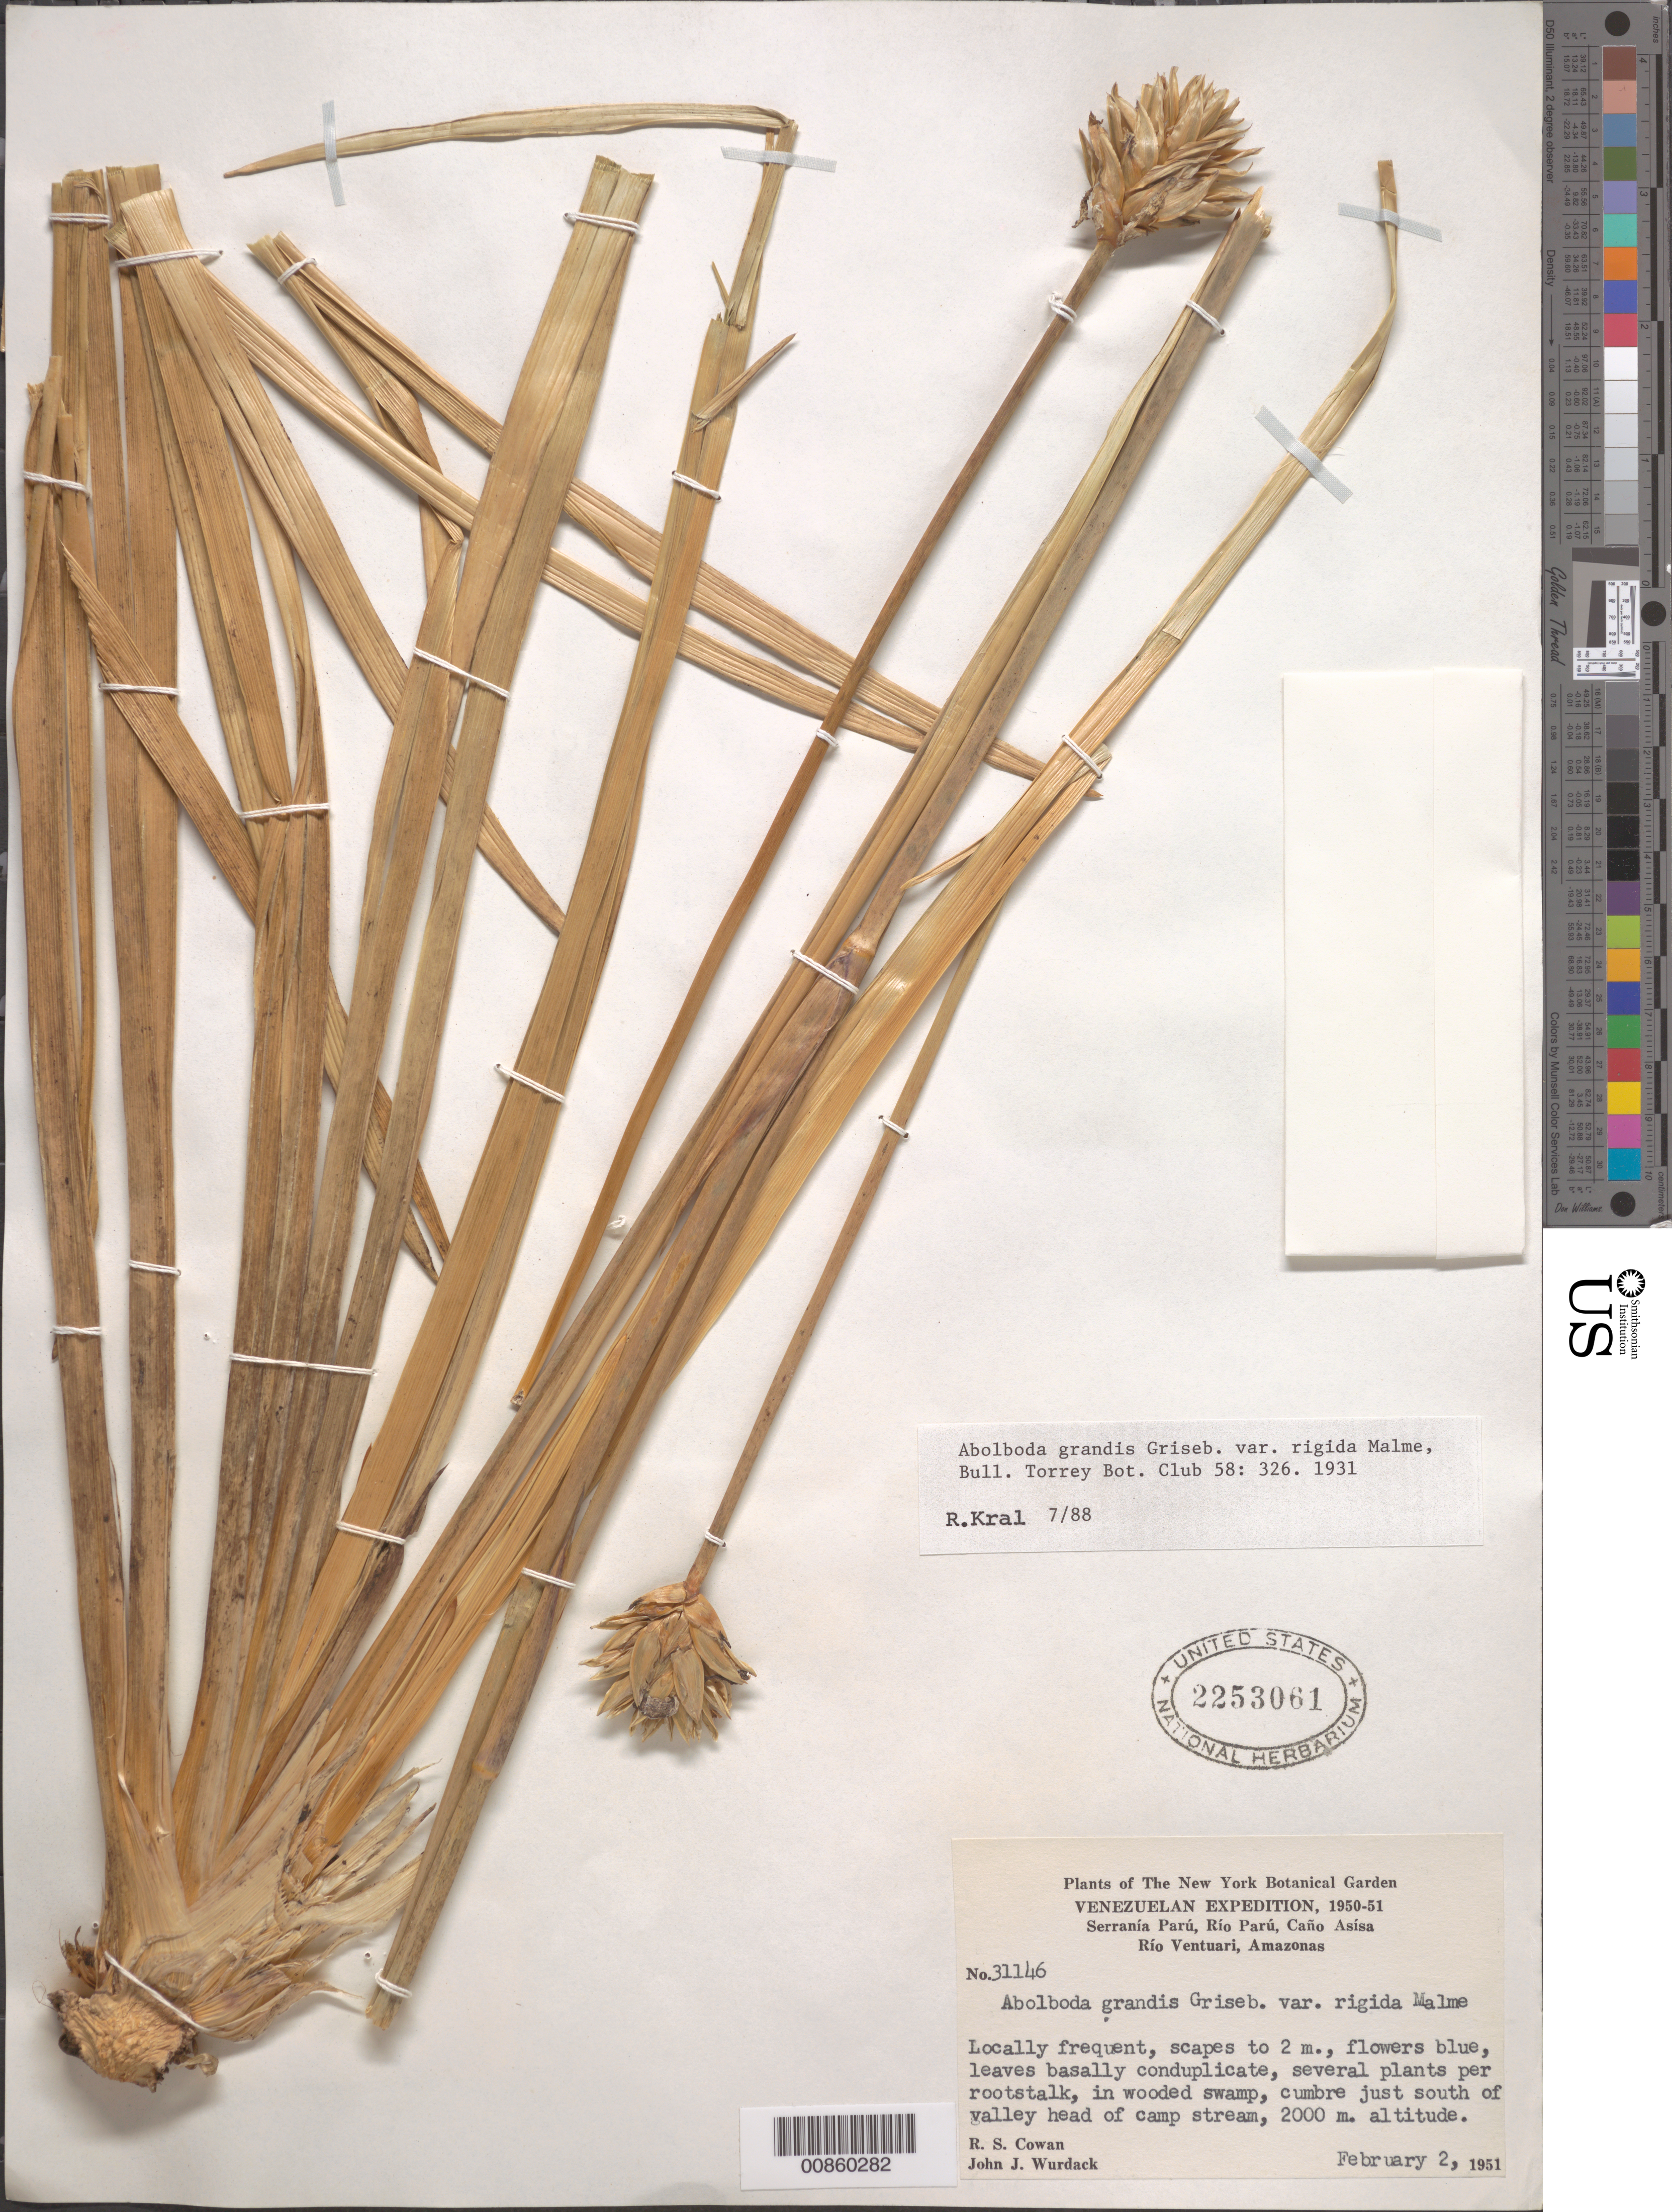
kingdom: Plantae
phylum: Tracheophyta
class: Liliopsida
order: Poales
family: Xyridaceae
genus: Abolboda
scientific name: Abolboda grandis var. rigida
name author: Malme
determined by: Kral, Robert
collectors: R. S. Cowan & J. J. Wurdack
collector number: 31146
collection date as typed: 2-Feb-51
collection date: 1951-02-02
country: Venezuela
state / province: Amazonas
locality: Serranía Parú, Río Parú, Caño Asísa, Río Ventuari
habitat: Wooded swamp.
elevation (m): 2000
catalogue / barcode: US 2253061